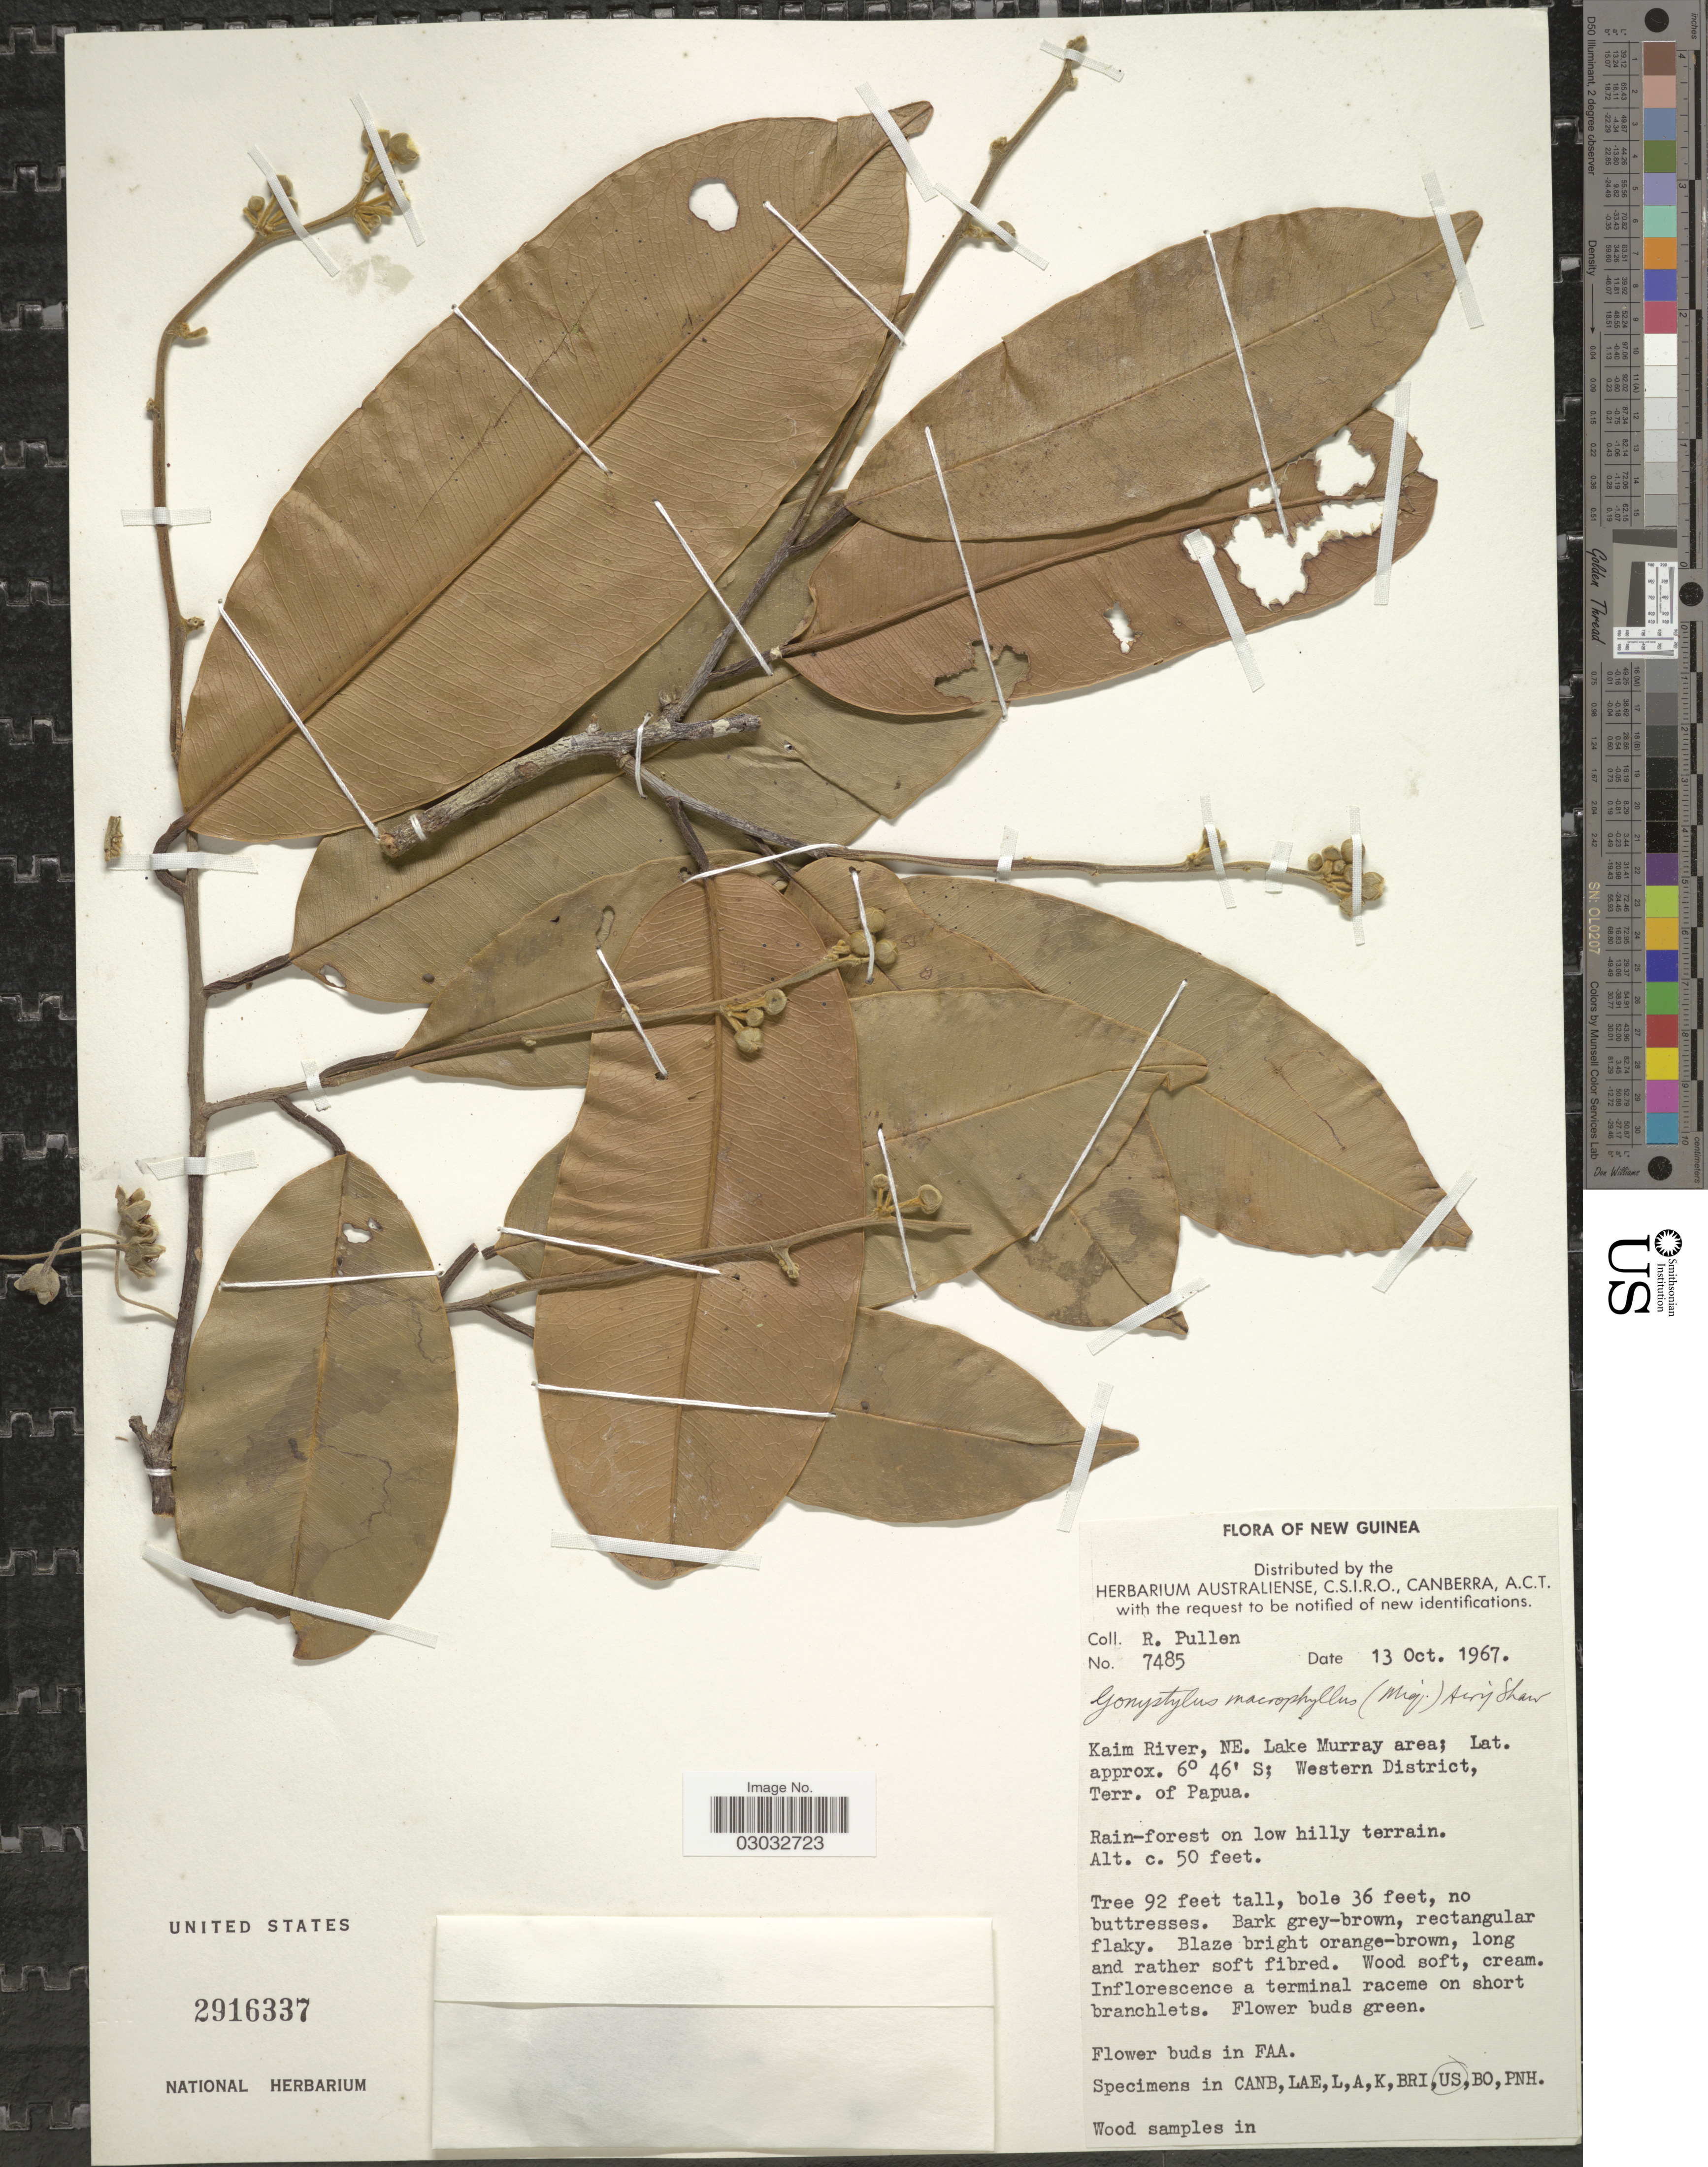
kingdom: Plantae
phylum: Tracheophyta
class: Magnoliopsida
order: Malvales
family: Thymelaeaceae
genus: Gonystylus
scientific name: Gonystylus macrophyllus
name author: (Miq.) Airy Shaw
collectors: R. Pullen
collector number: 7485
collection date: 1967-10-13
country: Papua New Guinea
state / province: Manus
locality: New Guinea. Kaim River, NE. Lake Murray are; Western District, Terr. of Papua.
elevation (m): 15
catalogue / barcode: US 2916337